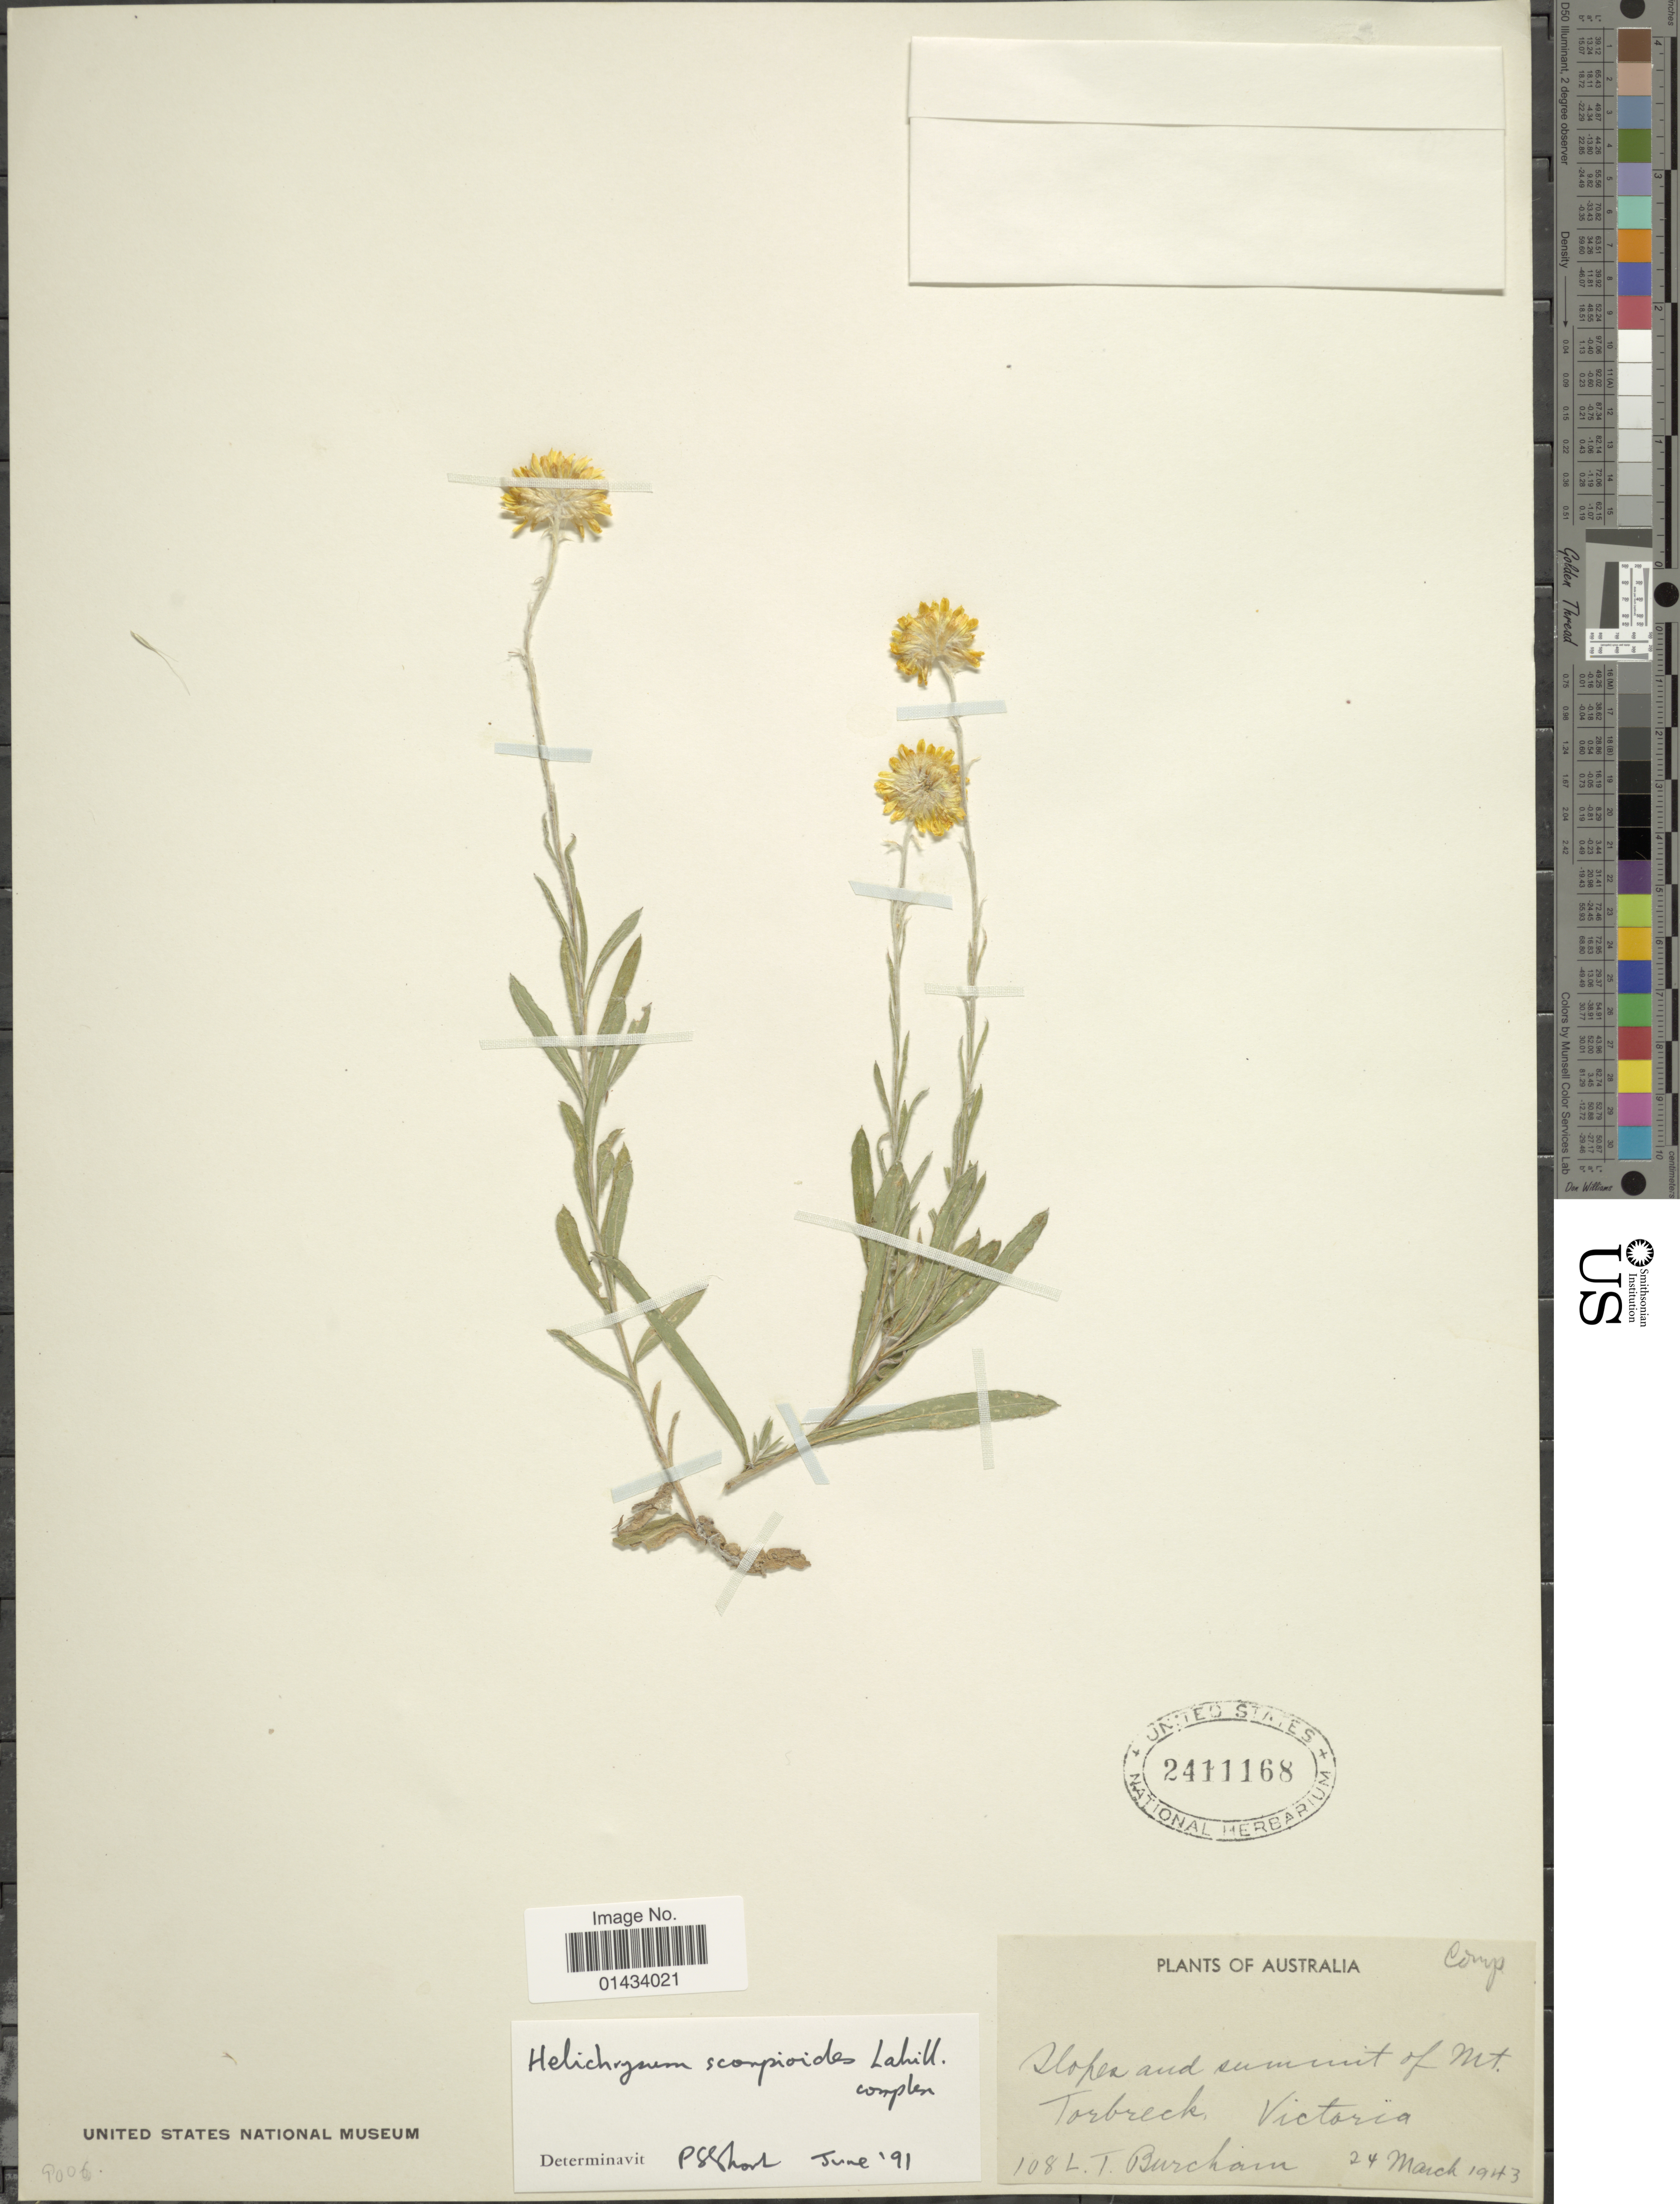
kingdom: Plantae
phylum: Tracheophyta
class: Magnoliopsida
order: Asterales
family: Asteraceae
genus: Coronidium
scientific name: Coronidium scorpioides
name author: (Labill.) Paul G. Wilson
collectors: L. Burchan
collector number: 108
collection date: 1943-03-24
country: Australia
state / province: Victoria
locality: Torbreck, Victoria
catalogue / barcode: US 2411168